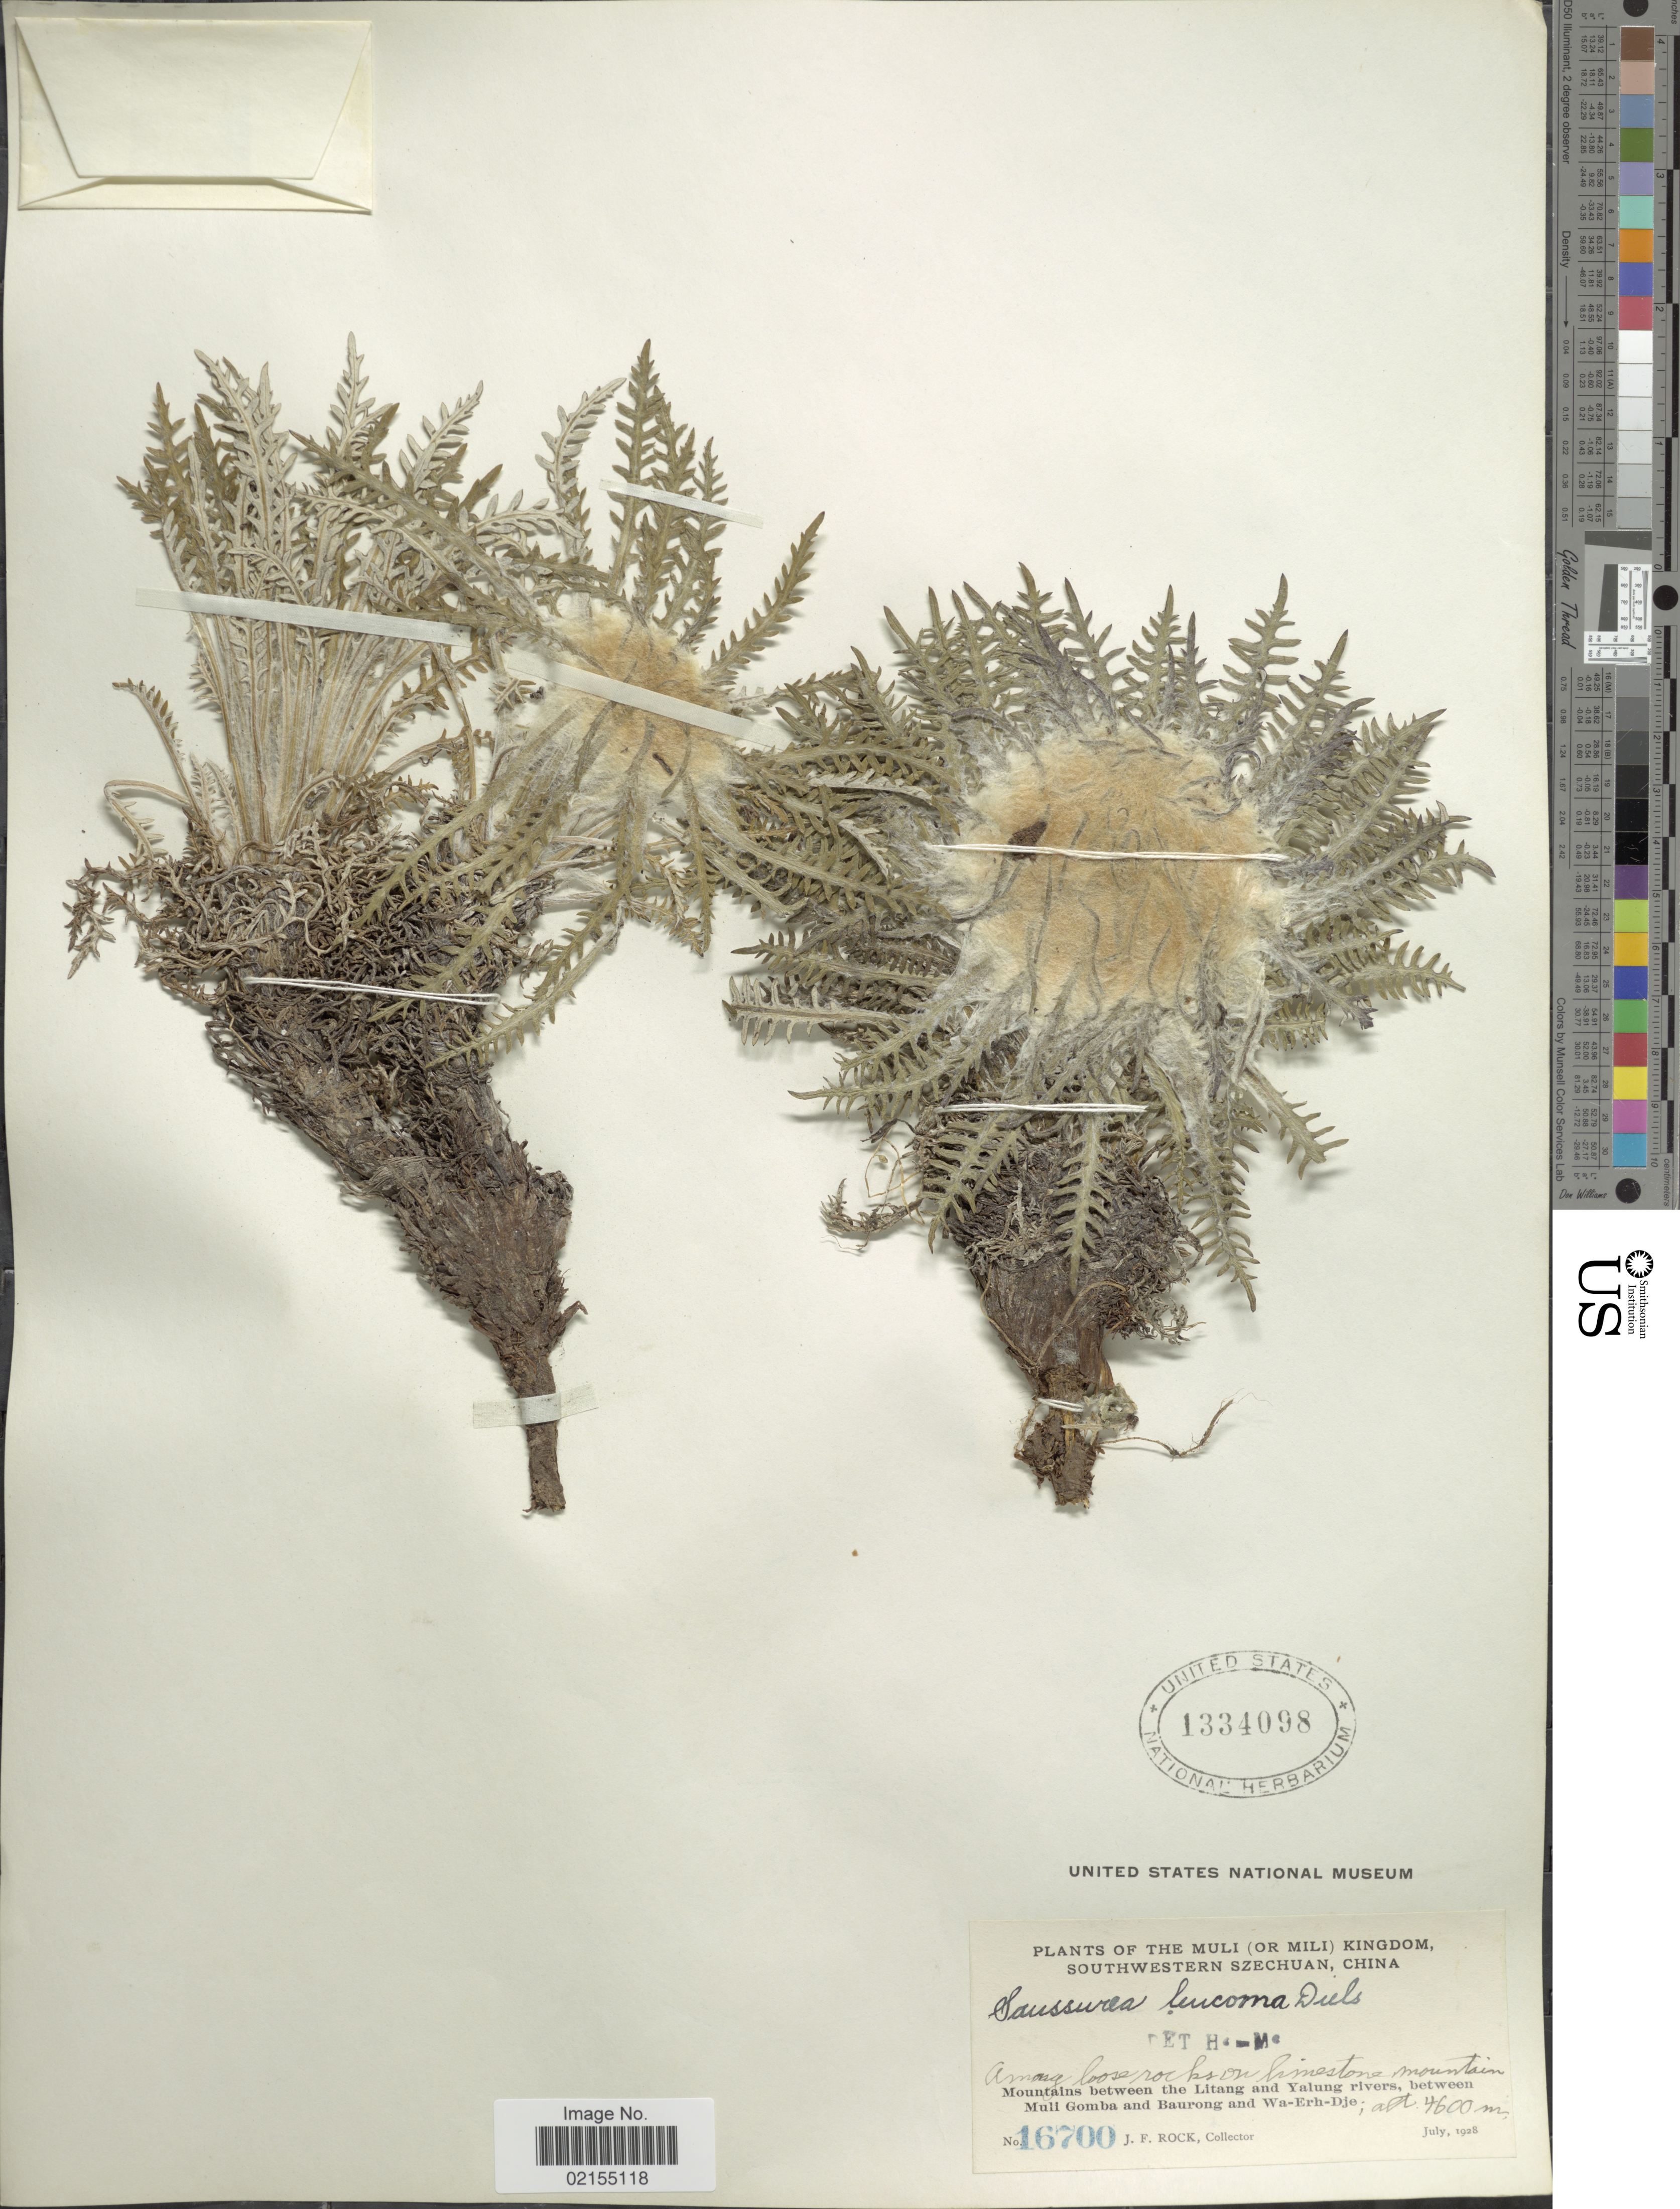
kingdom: Plantae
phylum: Tracheophyta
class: Magnoliopsida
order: Asterales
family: Asteraceae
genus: Saussurea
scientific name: Saussurea leucoma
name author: Diels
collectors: J. Rock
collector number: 16700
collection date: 1928-07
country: China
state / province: Sichuan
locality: The Muli (Or Mili) Kingdom, Southwestern Szechuan, China, Among loose rocks on limestone mountain, Mountains between the Luitang and Yalung rivers, between Muli Gomba and Baurong and Wa-Erh-Dje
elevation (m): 4600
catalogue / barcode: US 1334098